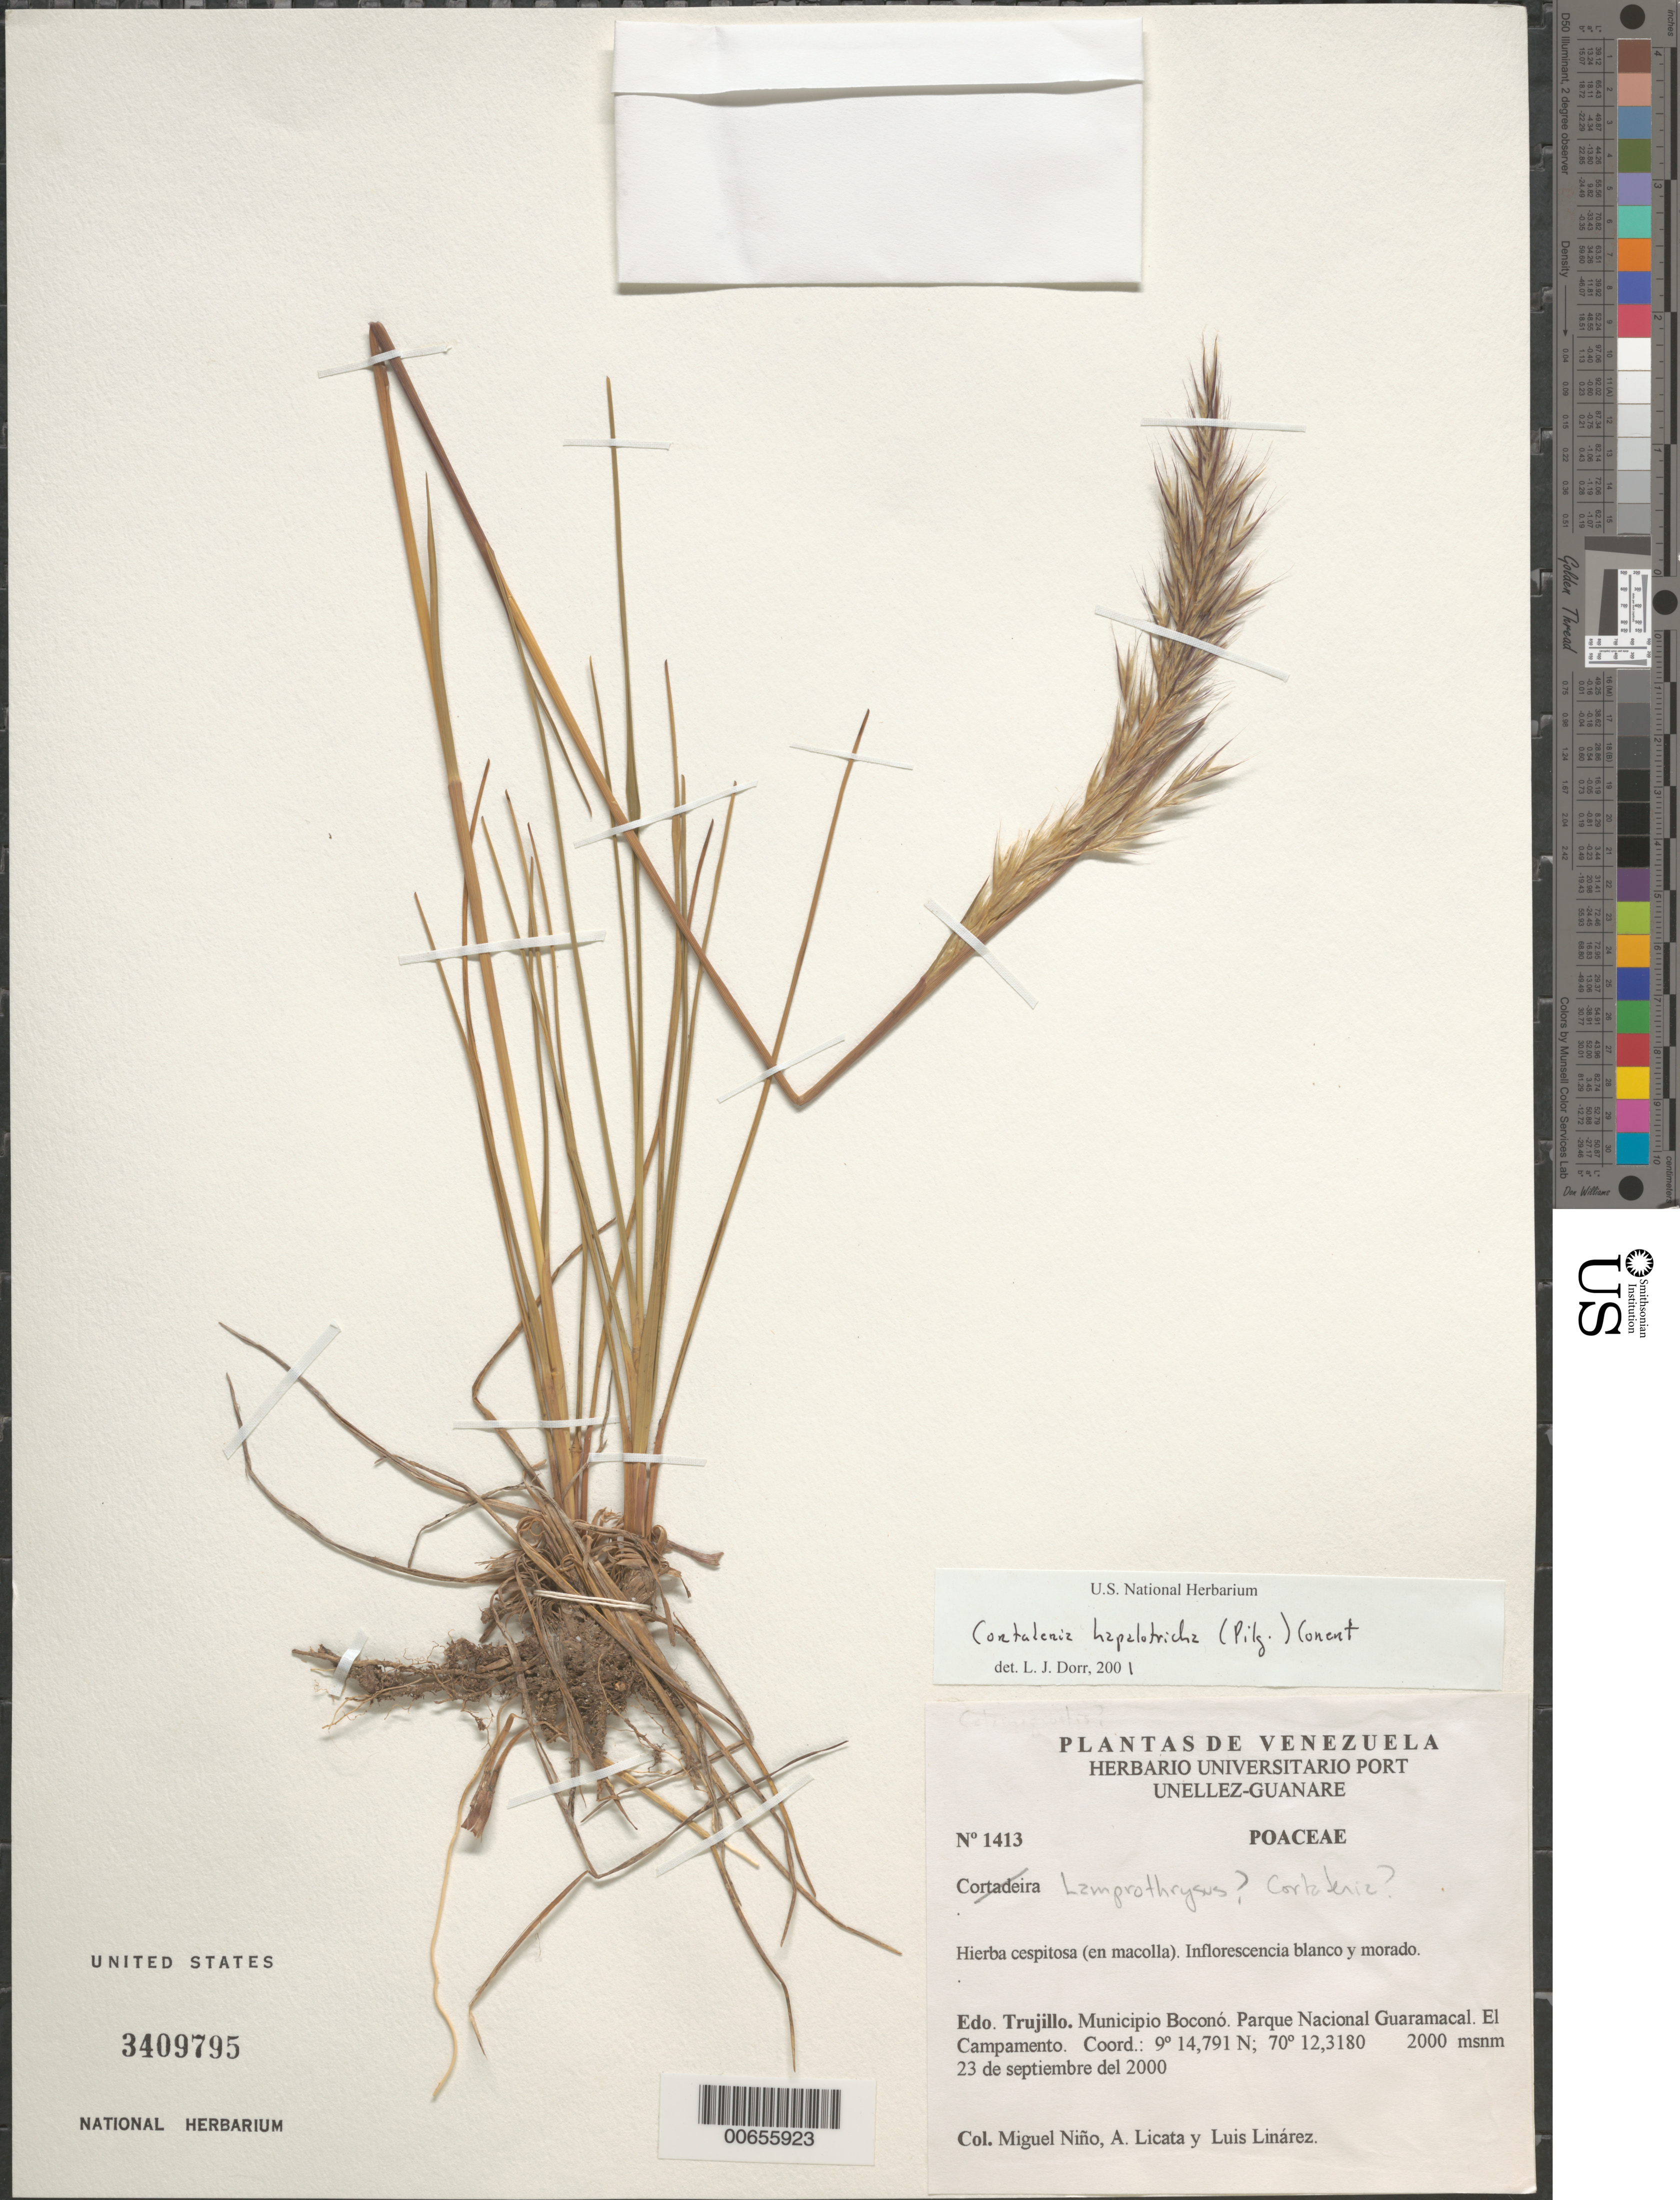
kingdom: Plantae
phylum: Tracheophyta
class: Liliopsida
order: Poales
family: Poaceae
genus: Cortaderia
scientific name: Cortaderia hapalotricha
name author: (Pilg.) Conert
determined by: Dorr, L. J., (BOT), Smithsonian Institution - National Museum of Natural History (UNITED STATES)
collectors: S. M. Niño, A. Licata & L. Linárez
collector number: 1413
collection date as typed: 23 Sep 2000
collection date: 2000-09-23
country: Venezuela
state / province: Trujillo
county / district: Boconó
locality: Parque Nacional Guaramacal, El Campamento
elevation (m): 2000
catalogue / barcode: US 3409795